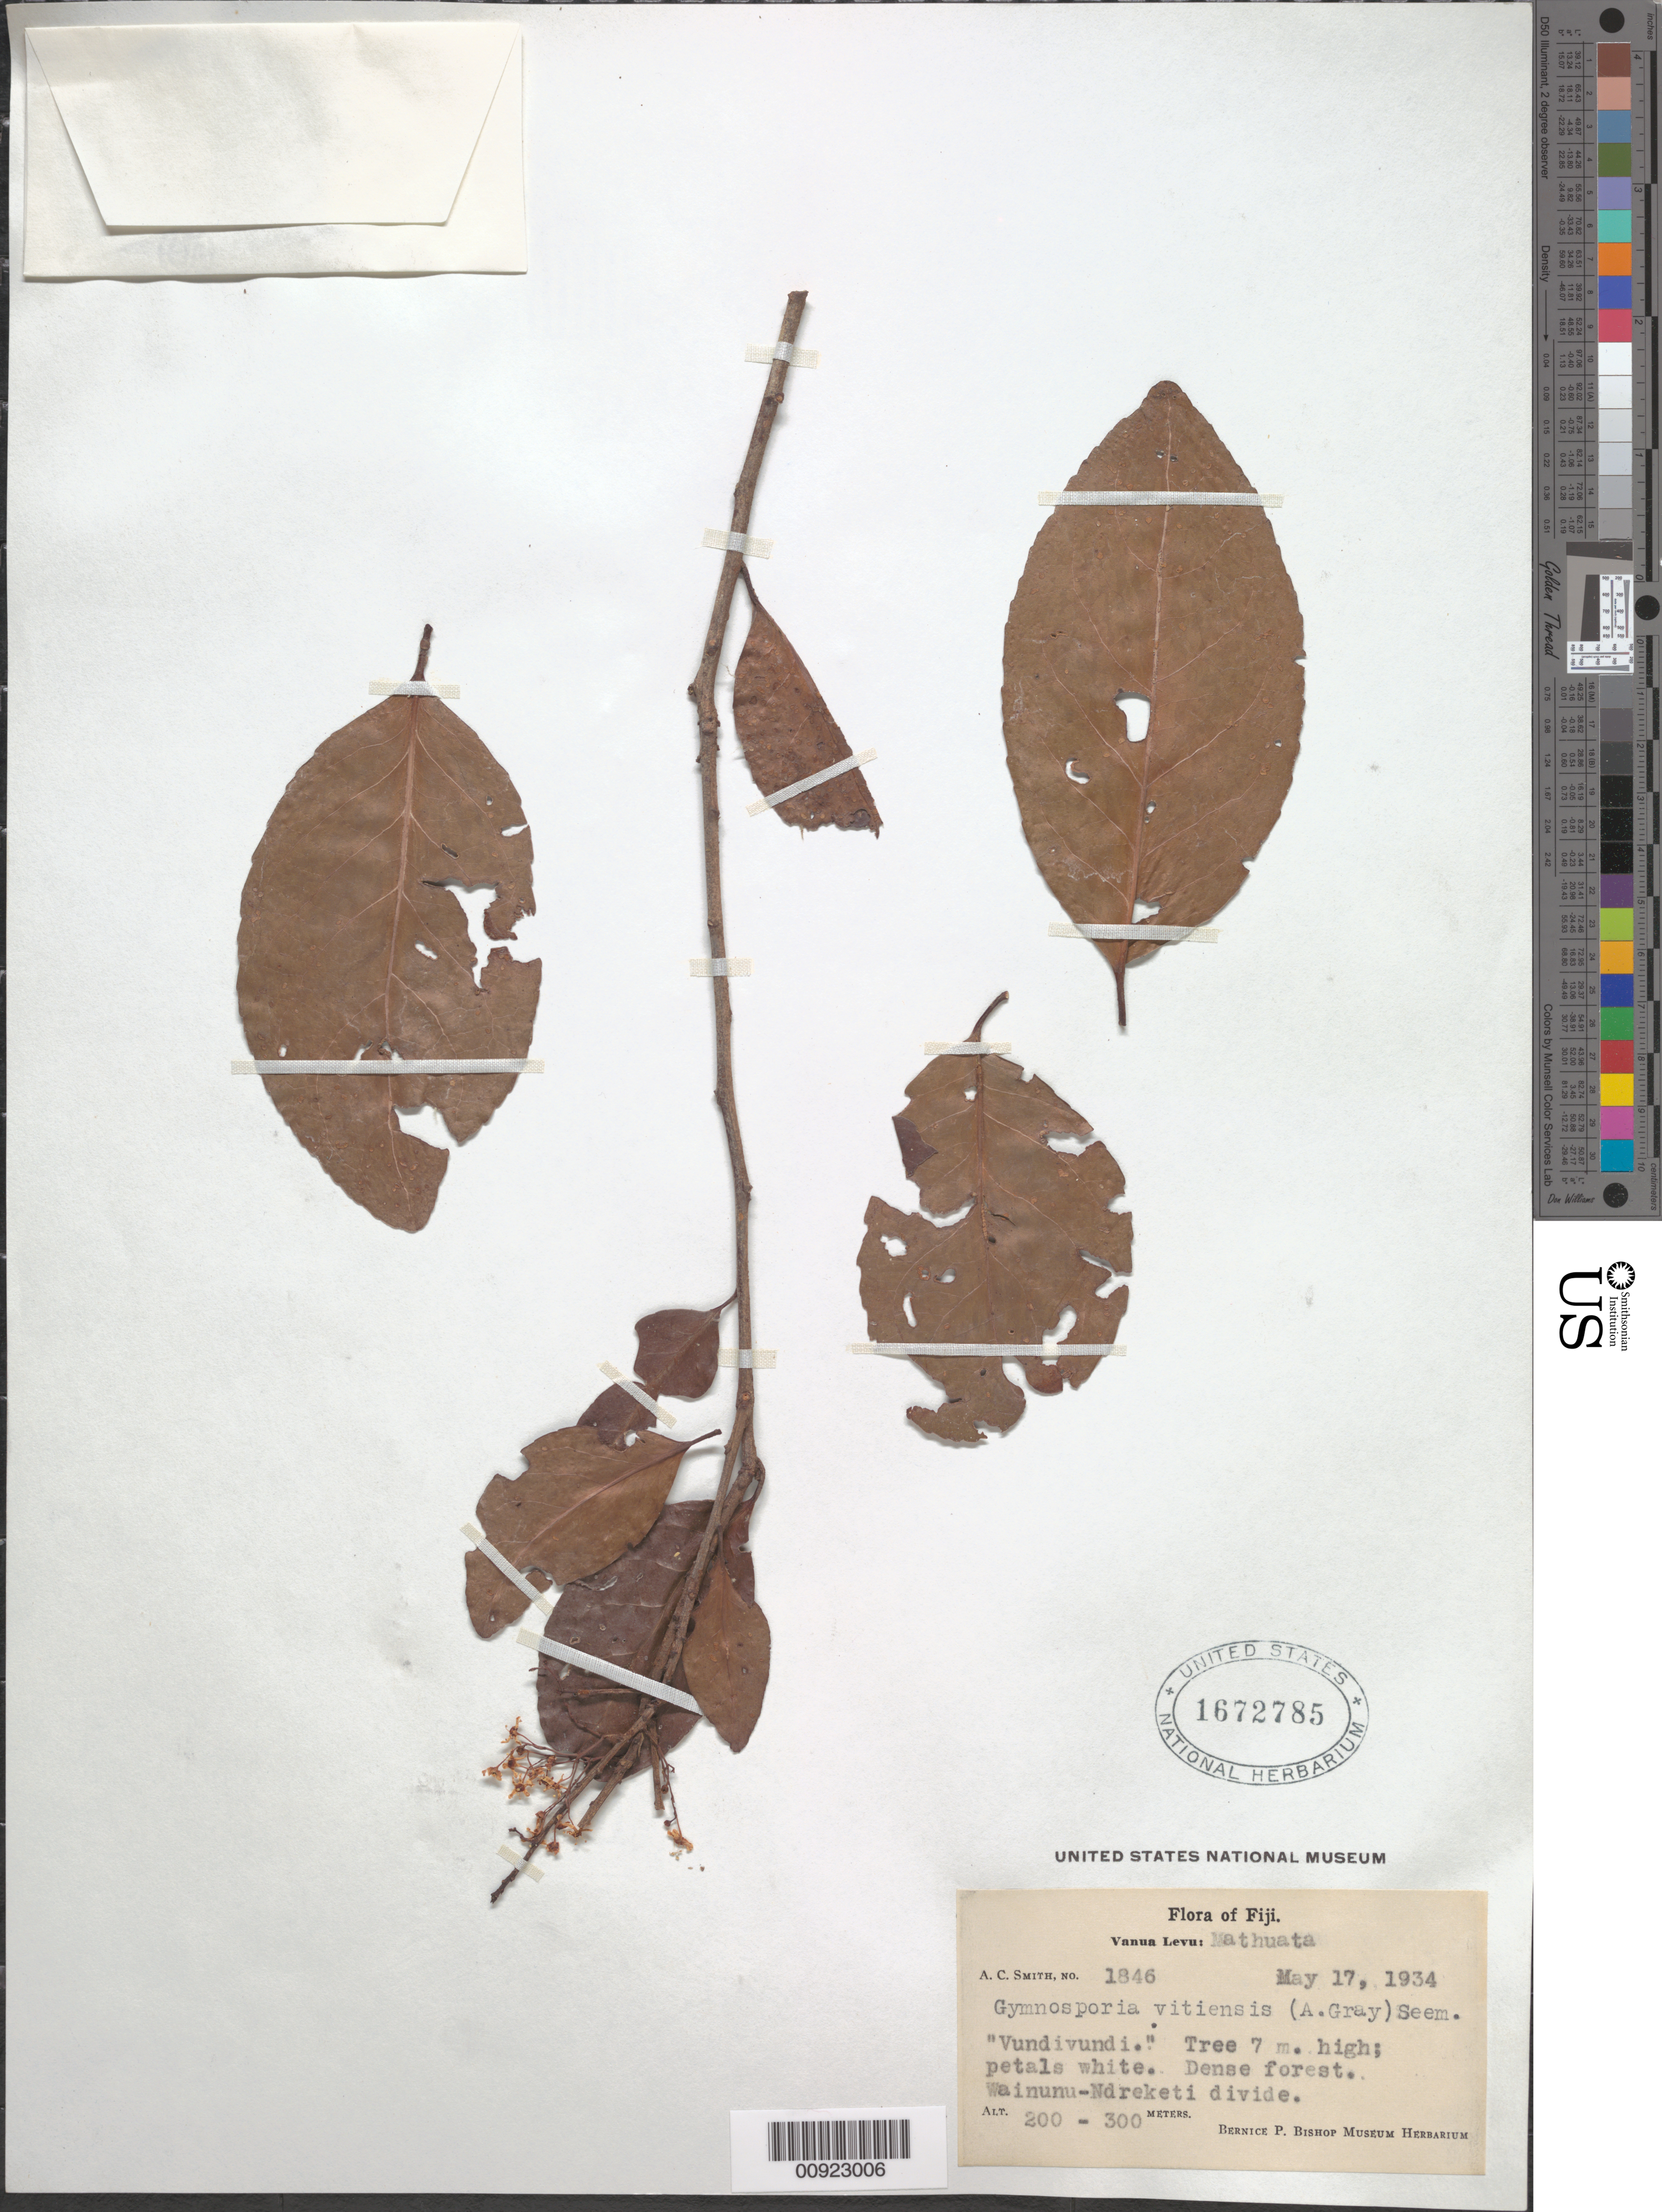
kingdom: Plantae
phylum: Tracheophyta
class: Magnoliopsida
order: Celastrales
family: Celastraceae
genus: Gymnosporia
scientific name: Gymnosporia vitiensis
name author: Seem.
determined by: Wagner, W. L., (BOT), Smithsonian Institution - National Museum of Natural History (UNITED STATES)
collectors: C. A. Smith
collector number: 1846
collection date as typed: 17 May 1934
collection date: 1934-05-17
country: Fiji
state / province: Vanua Levu Group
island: Vanua Levu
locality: Wainunu-Ndreketi divide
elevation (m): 200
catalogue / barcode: US 1672785